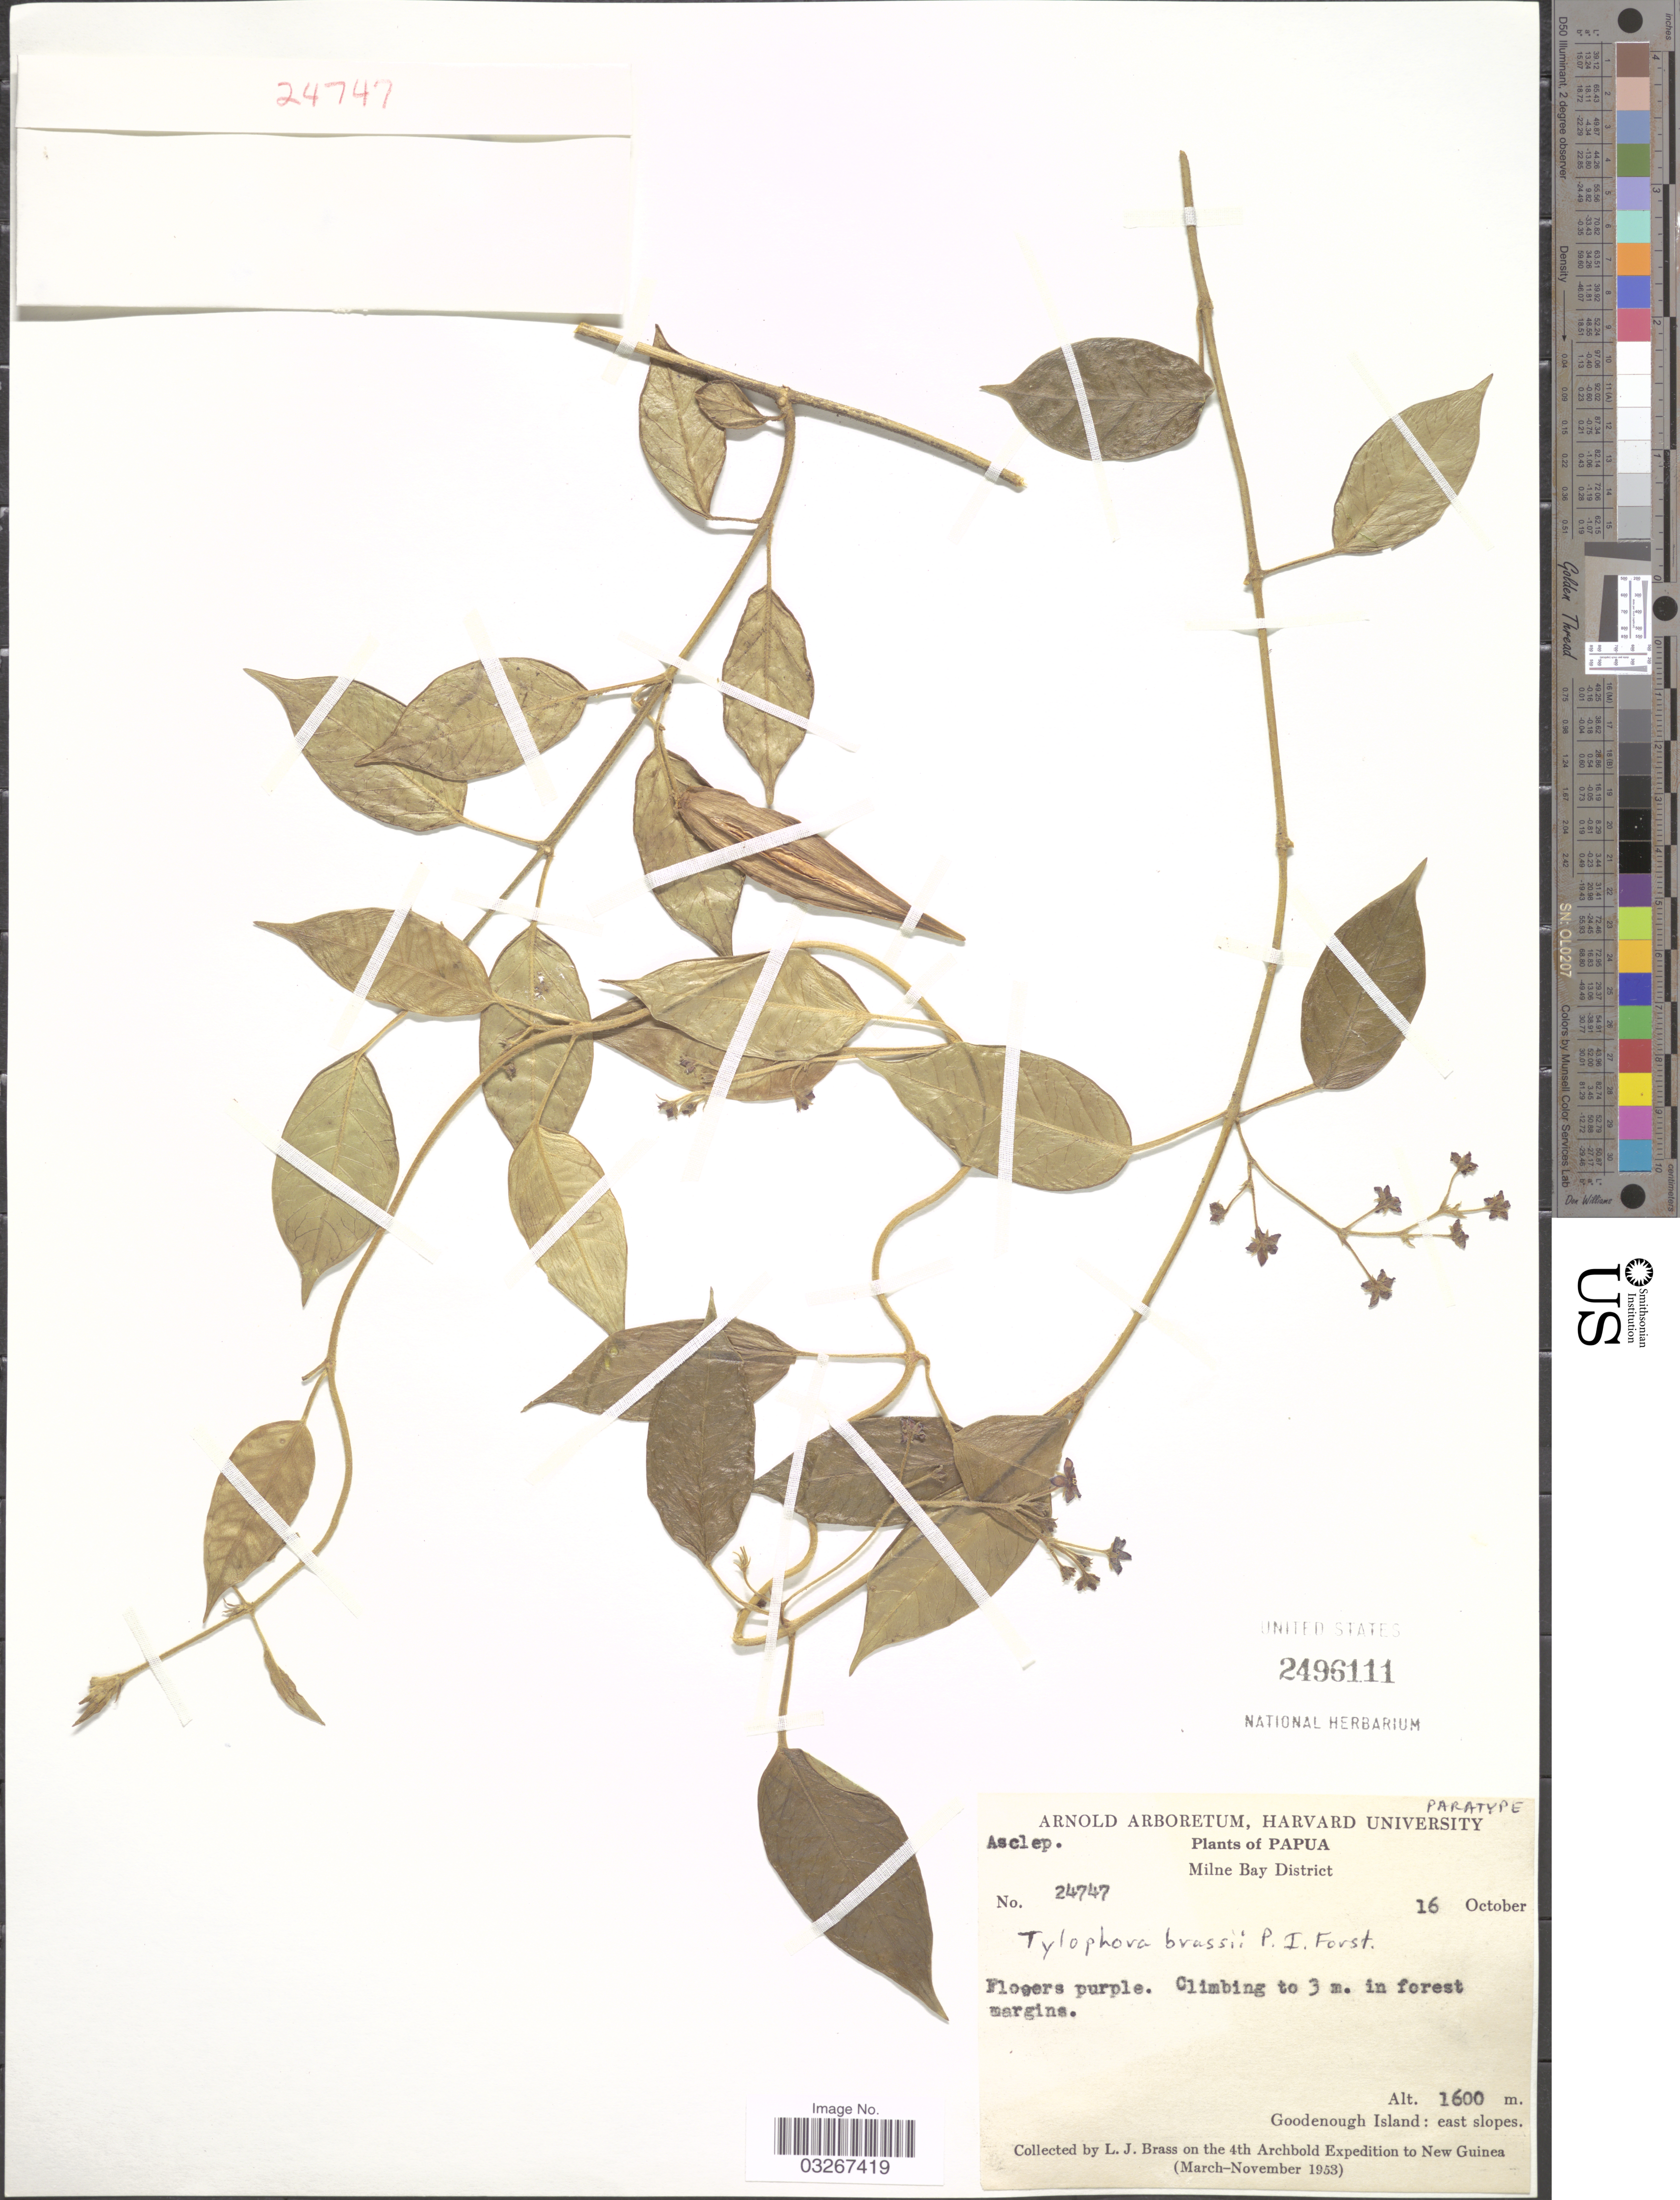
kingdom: Plantae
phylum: Tracheophyta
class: Magnoliopsida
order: Gentianales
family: Apocynaceae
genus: Tylophora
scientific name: Tylophora brassii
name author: P.I. Forst.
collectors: L. J. Brass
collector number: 24747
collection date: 1953-10-16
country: Papua New Guinea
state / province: Milne Bay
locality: Papua, Milne Bay District. Goodenough Island: east slopes.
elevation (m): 1600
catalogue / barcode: US 2496111